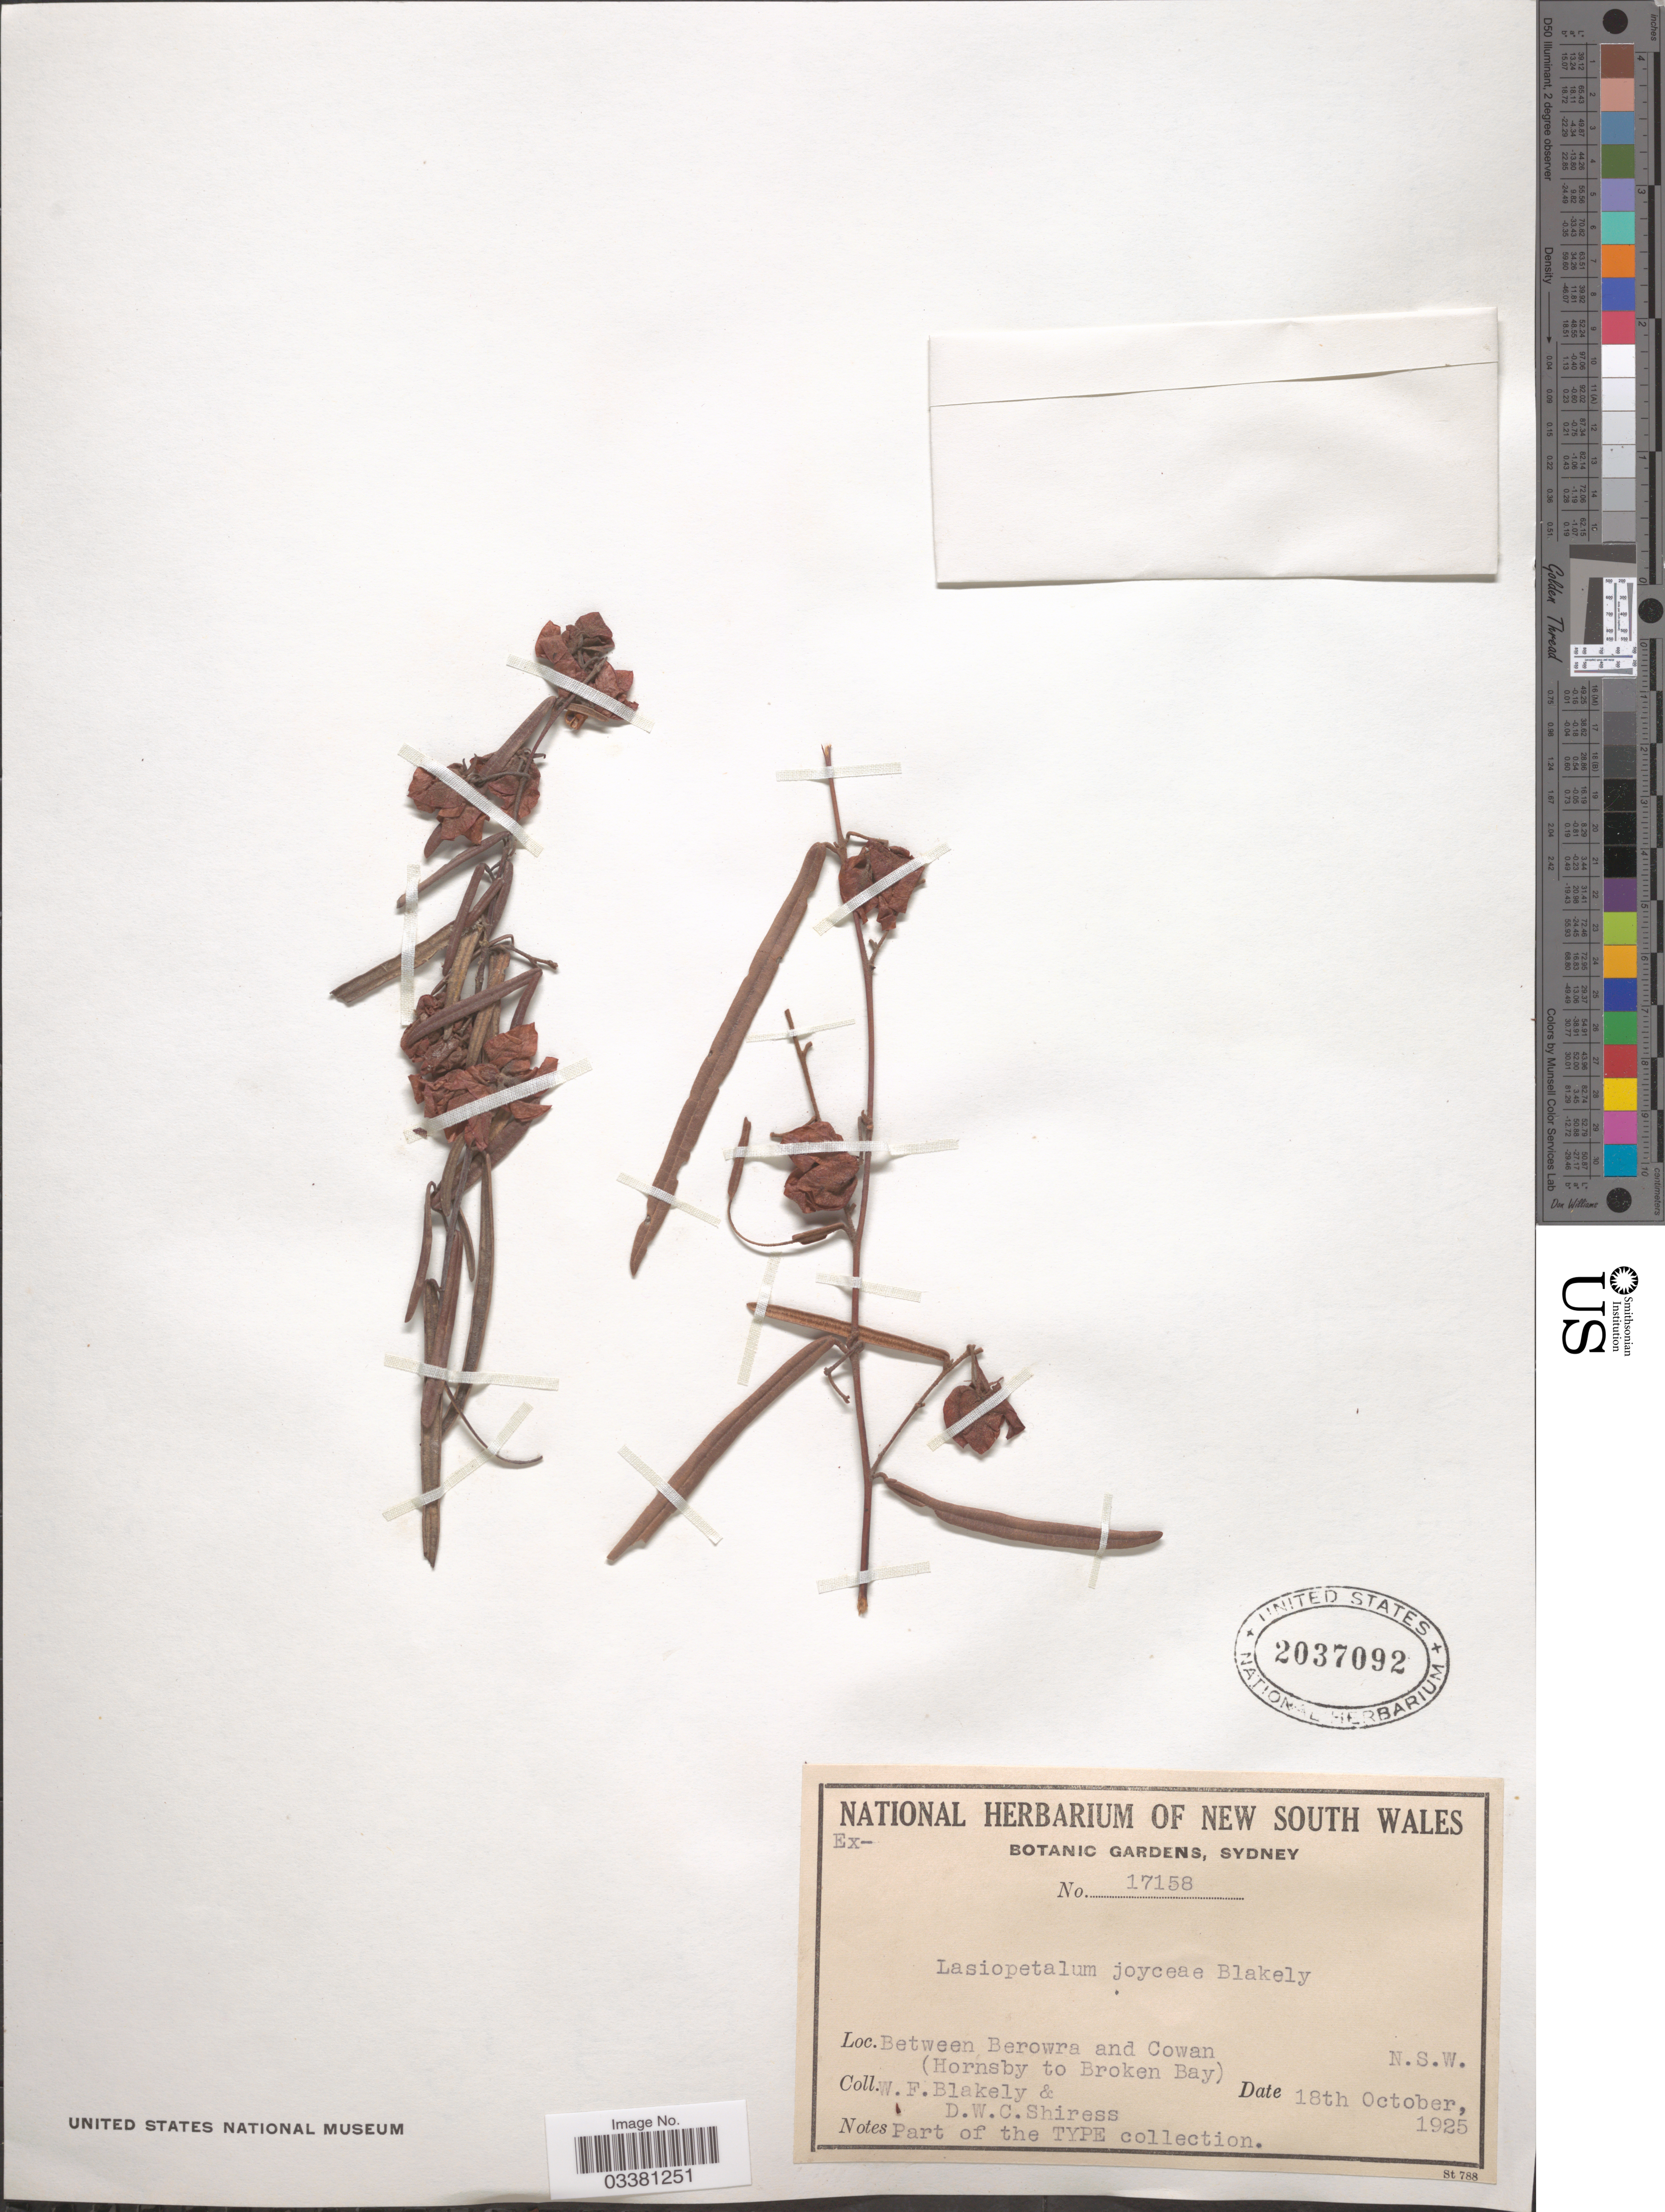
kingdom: Plantae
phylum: Tracheophyta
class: Magnoliopsida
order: Malvales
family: Malvaceae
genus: Lasiopetalum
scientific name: Lasiopetalum joyceae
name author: Blakely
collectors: W. Blakely & D. Shiress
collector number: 17158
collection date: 1925-10-18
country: Australia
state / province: New South Wales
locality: Between Berowra and Cowan (Hornsby to Broken Bay).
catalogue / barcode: US 2037092